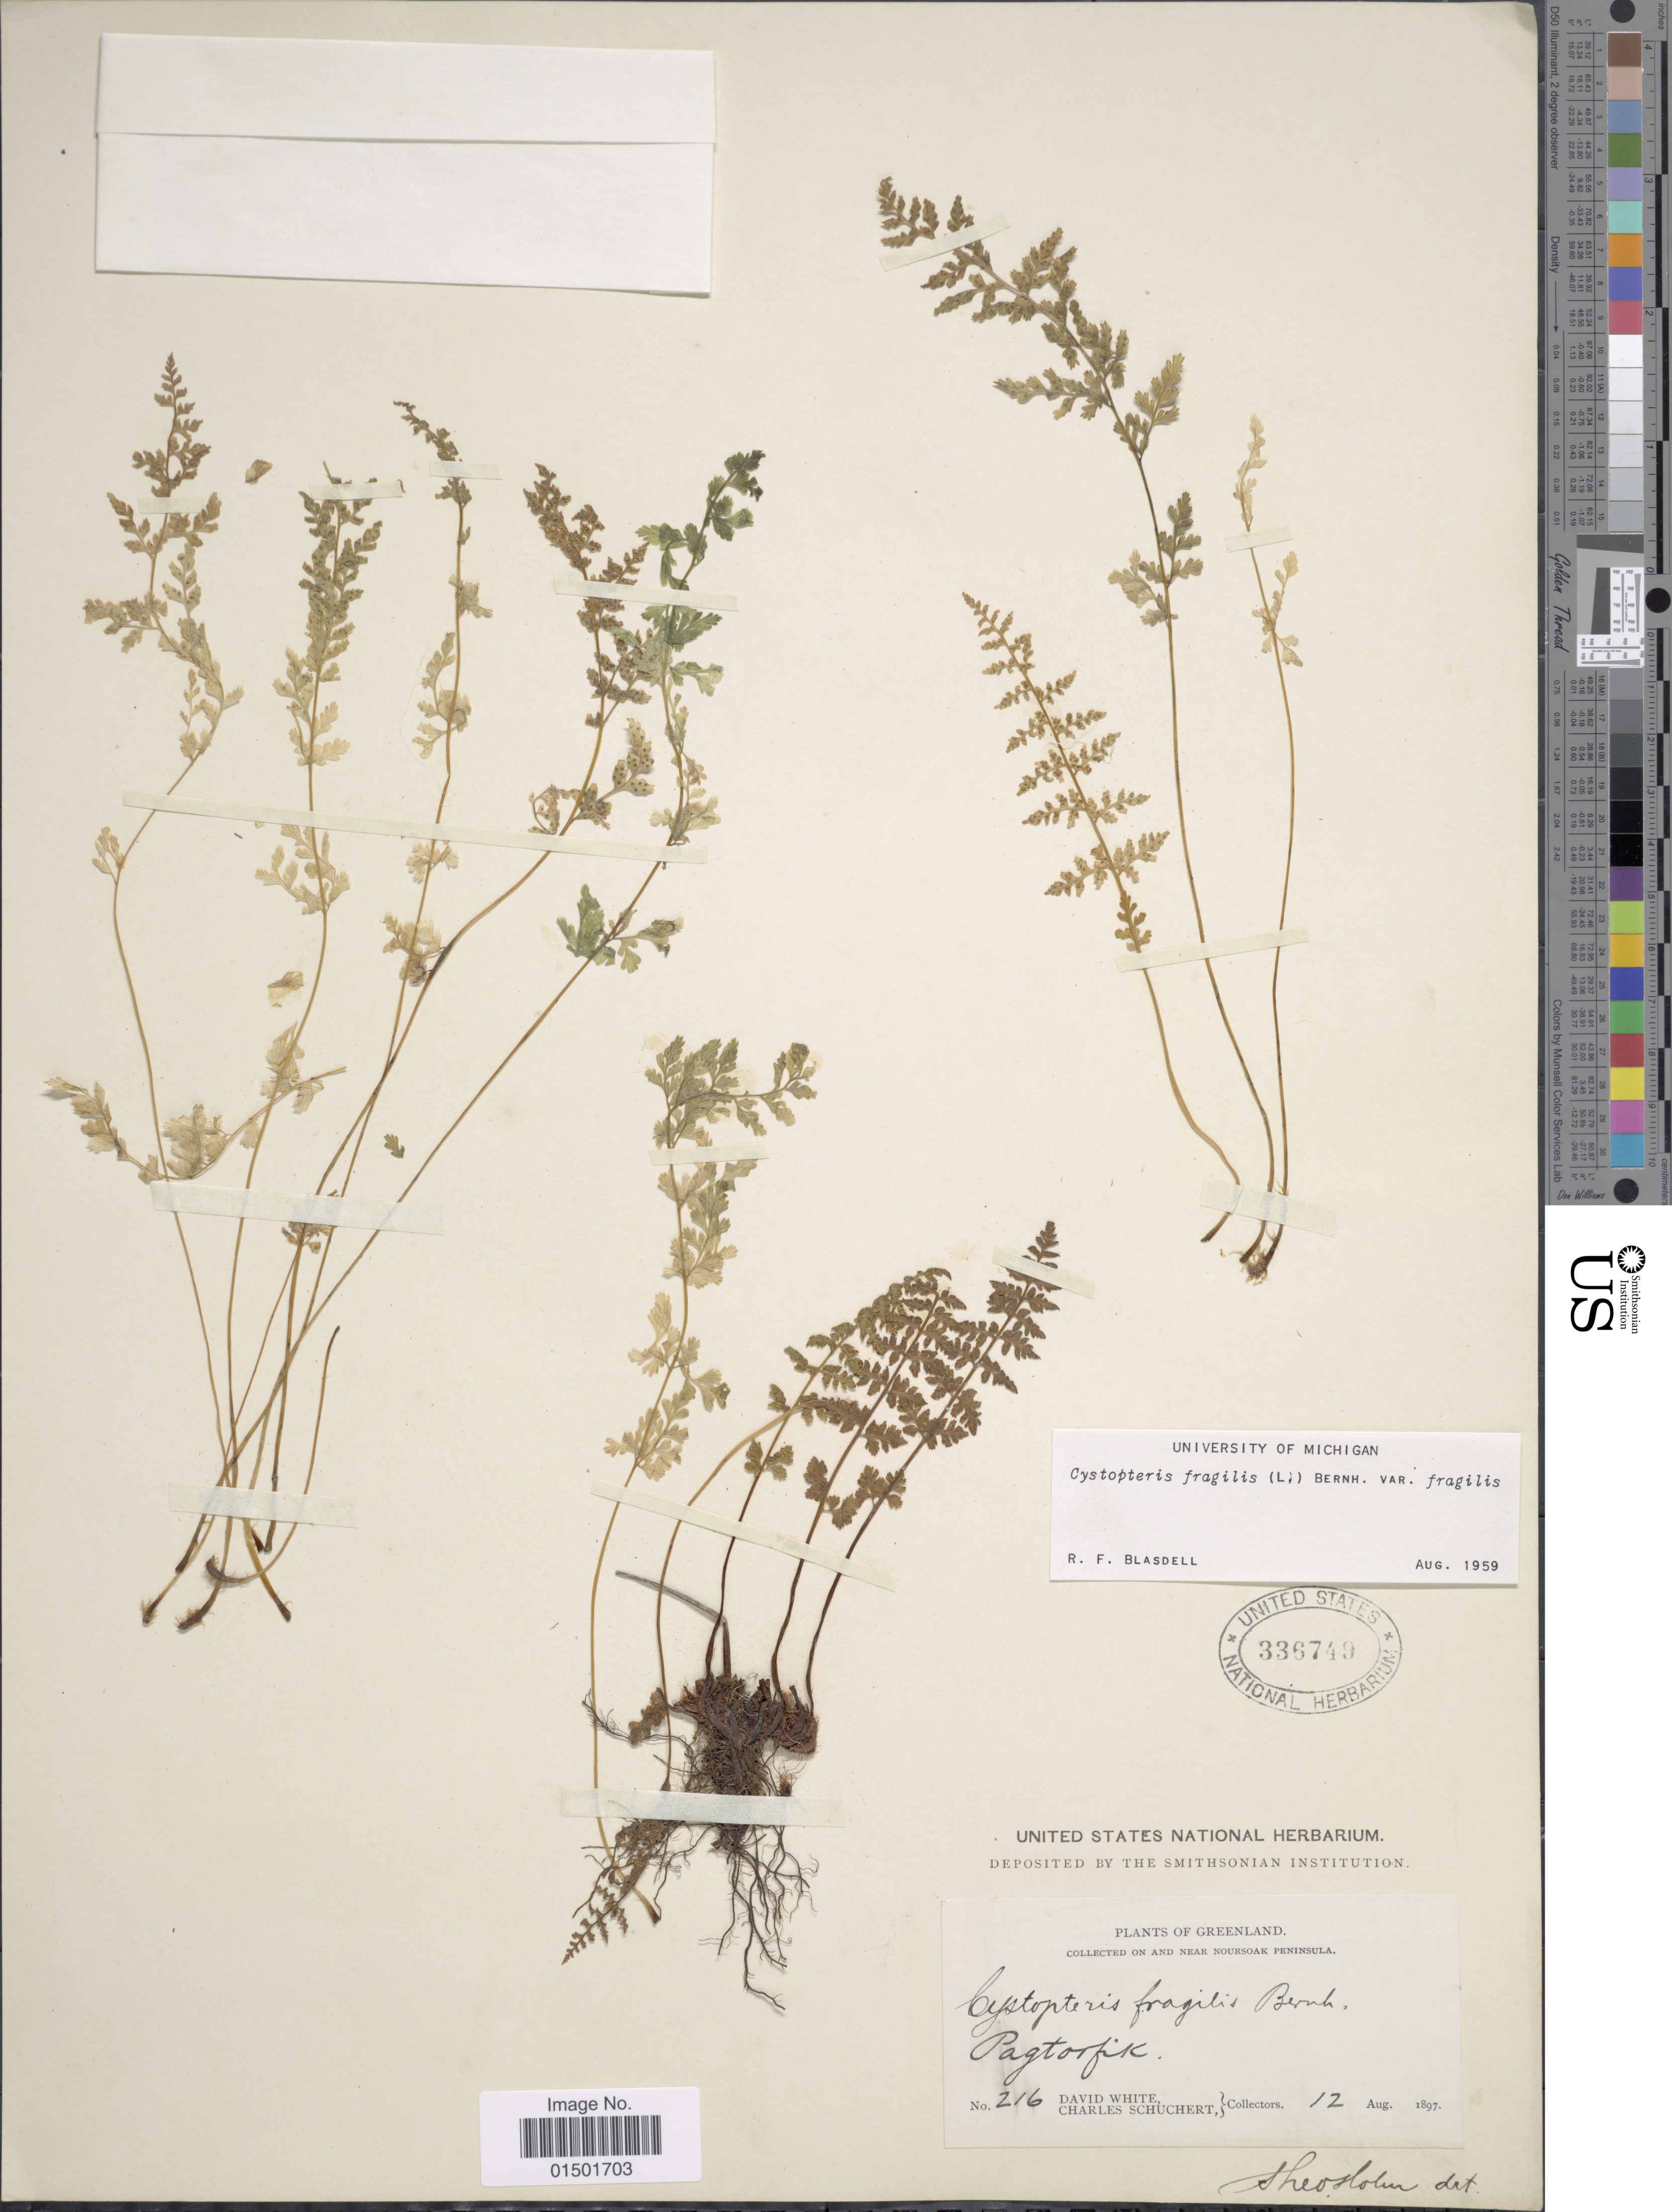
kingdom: Plantae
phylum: Tracheophyta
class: Polypodiopsida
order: Polypodiales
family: Cystopteridaceae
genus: Cystopteris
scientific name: Cystopteris fragilis var. fragilis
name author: (L.) Bernh.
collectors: D. White & C. Schuchert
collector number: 216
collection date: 1897-08-12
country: Greenland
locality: On and near Noursoak Peninsula. Pagtorfik.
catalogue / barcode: US 336749